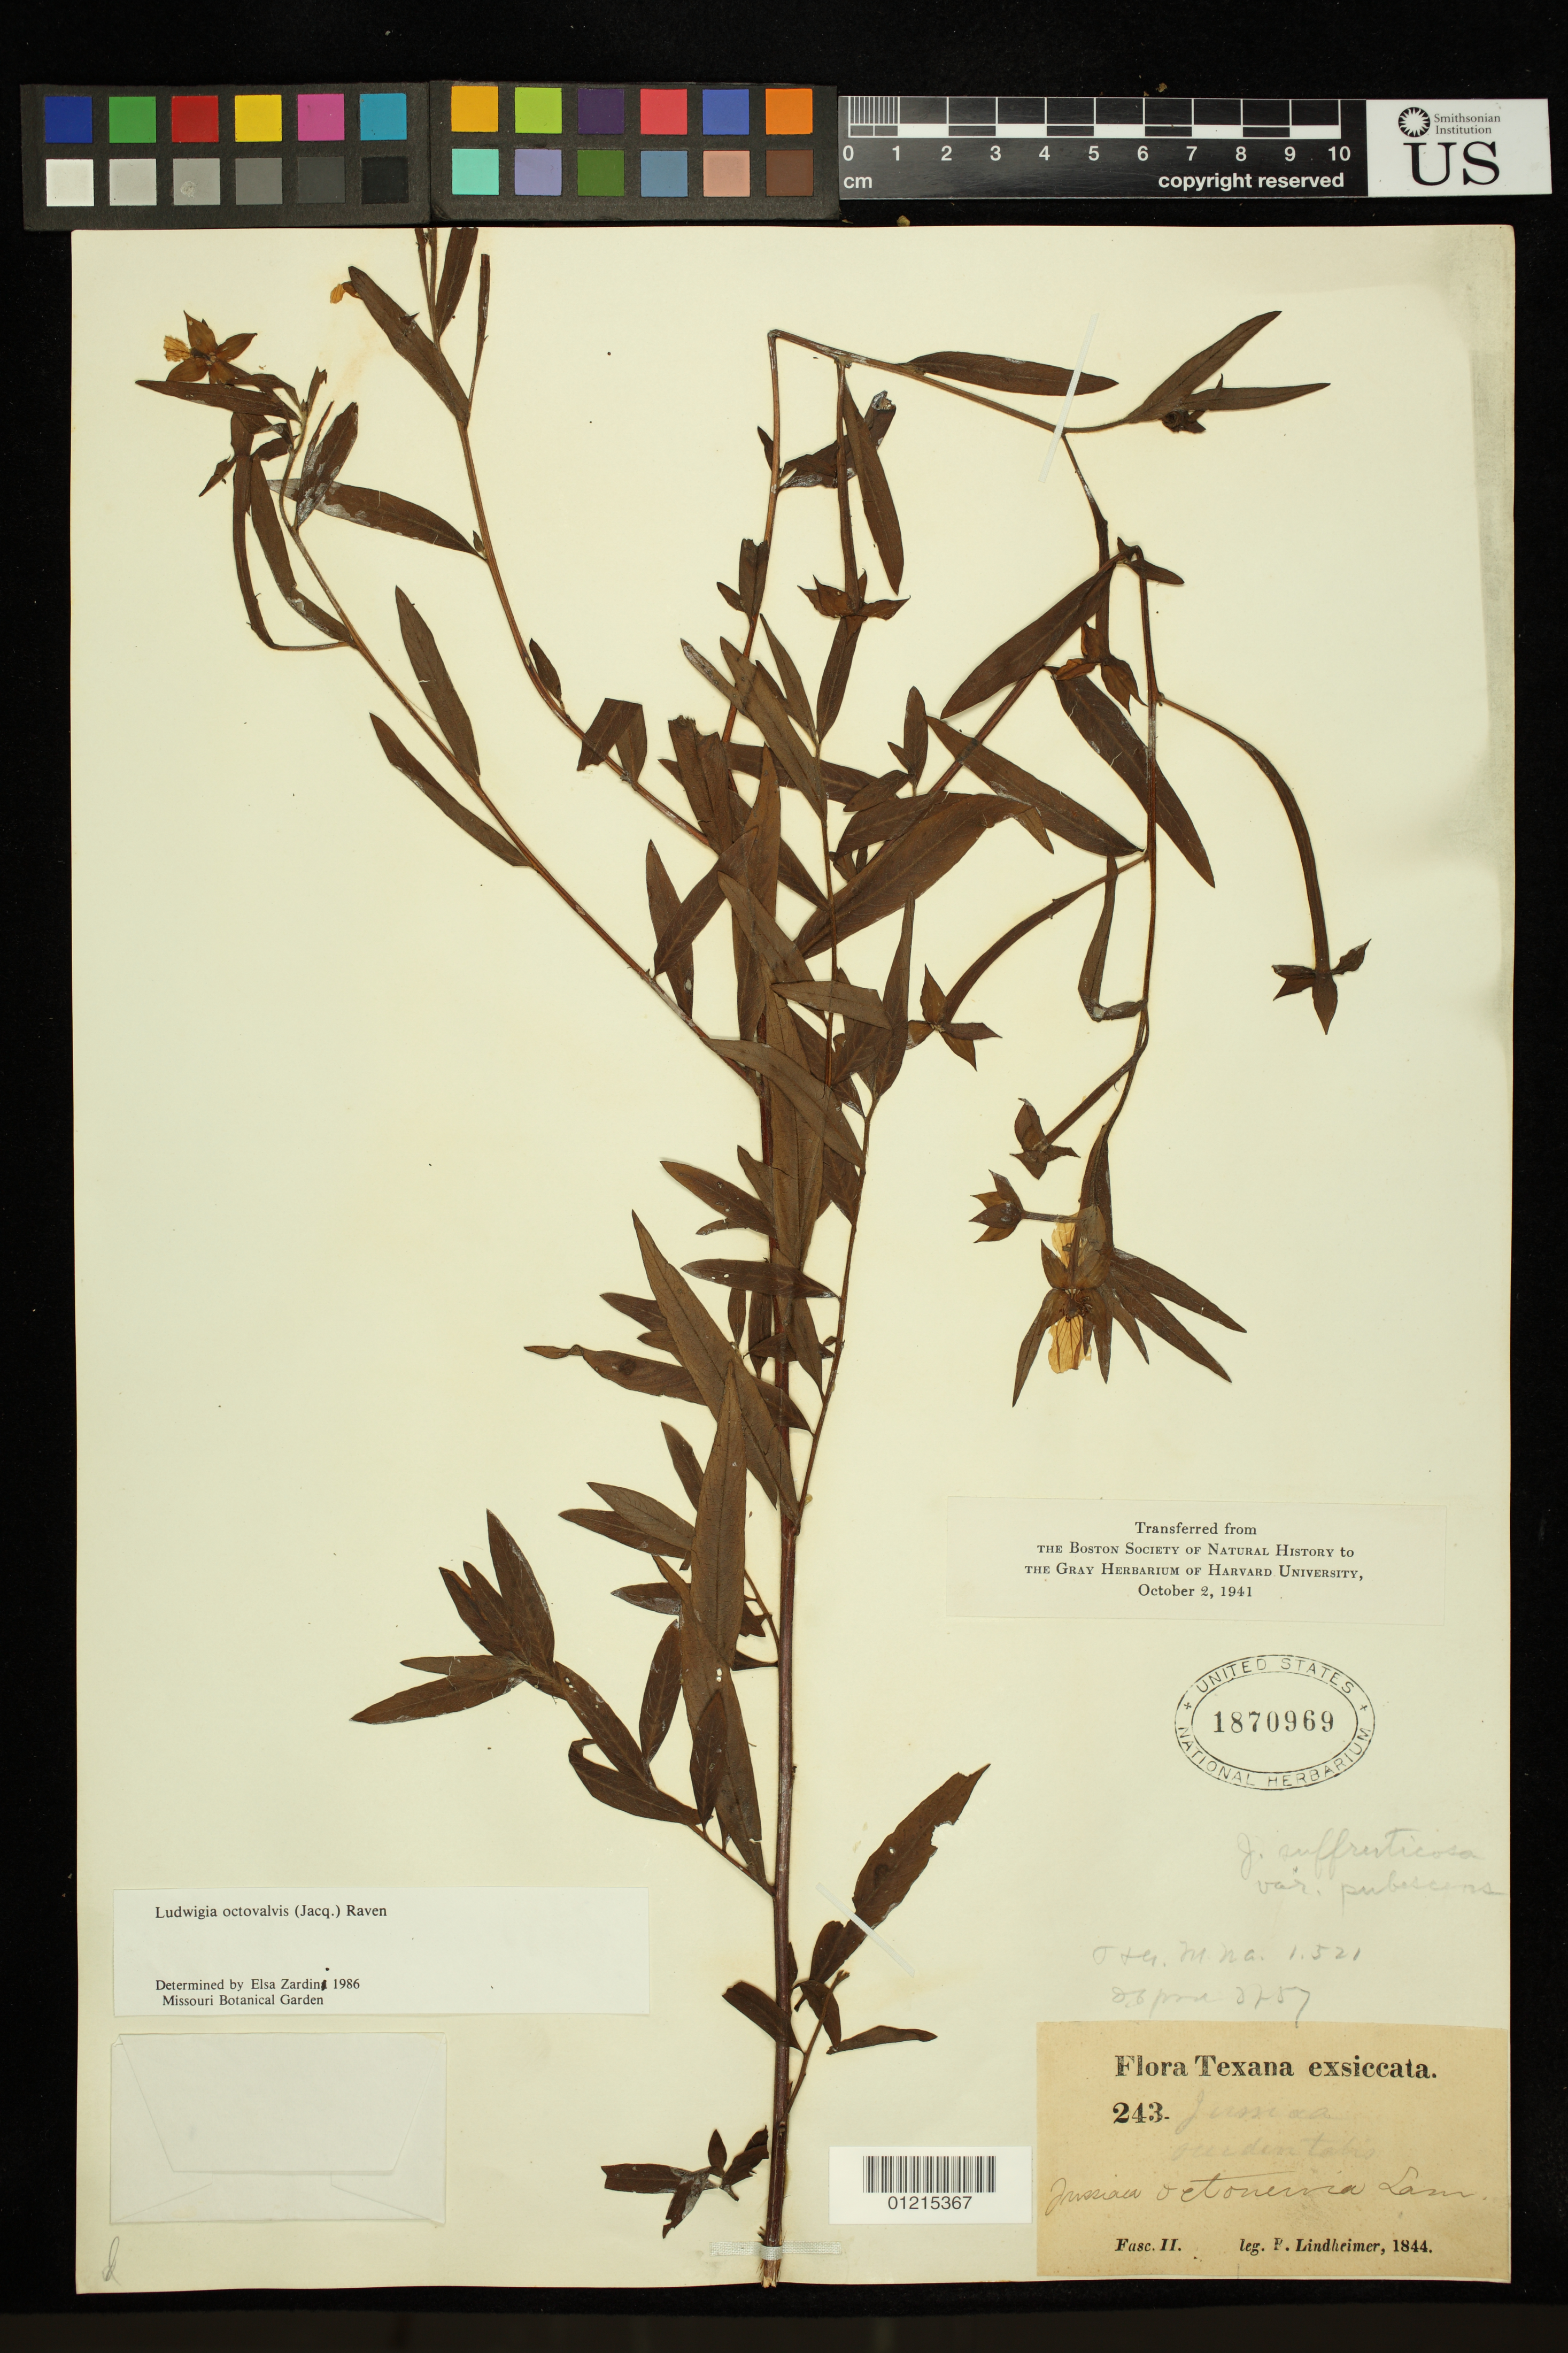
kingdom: Plantae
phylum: Tracheophyta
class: Magnoliopsida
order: Myrtales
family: Onagraceae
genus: Ludwigia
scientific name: Ludwigia octovalvis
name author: (Jacq.) P.H. Raven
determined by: Zardini, E. M.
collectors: F. J. Lindheimer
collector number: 243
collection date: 1844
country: United States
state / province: Texas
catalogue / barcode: US 1870969